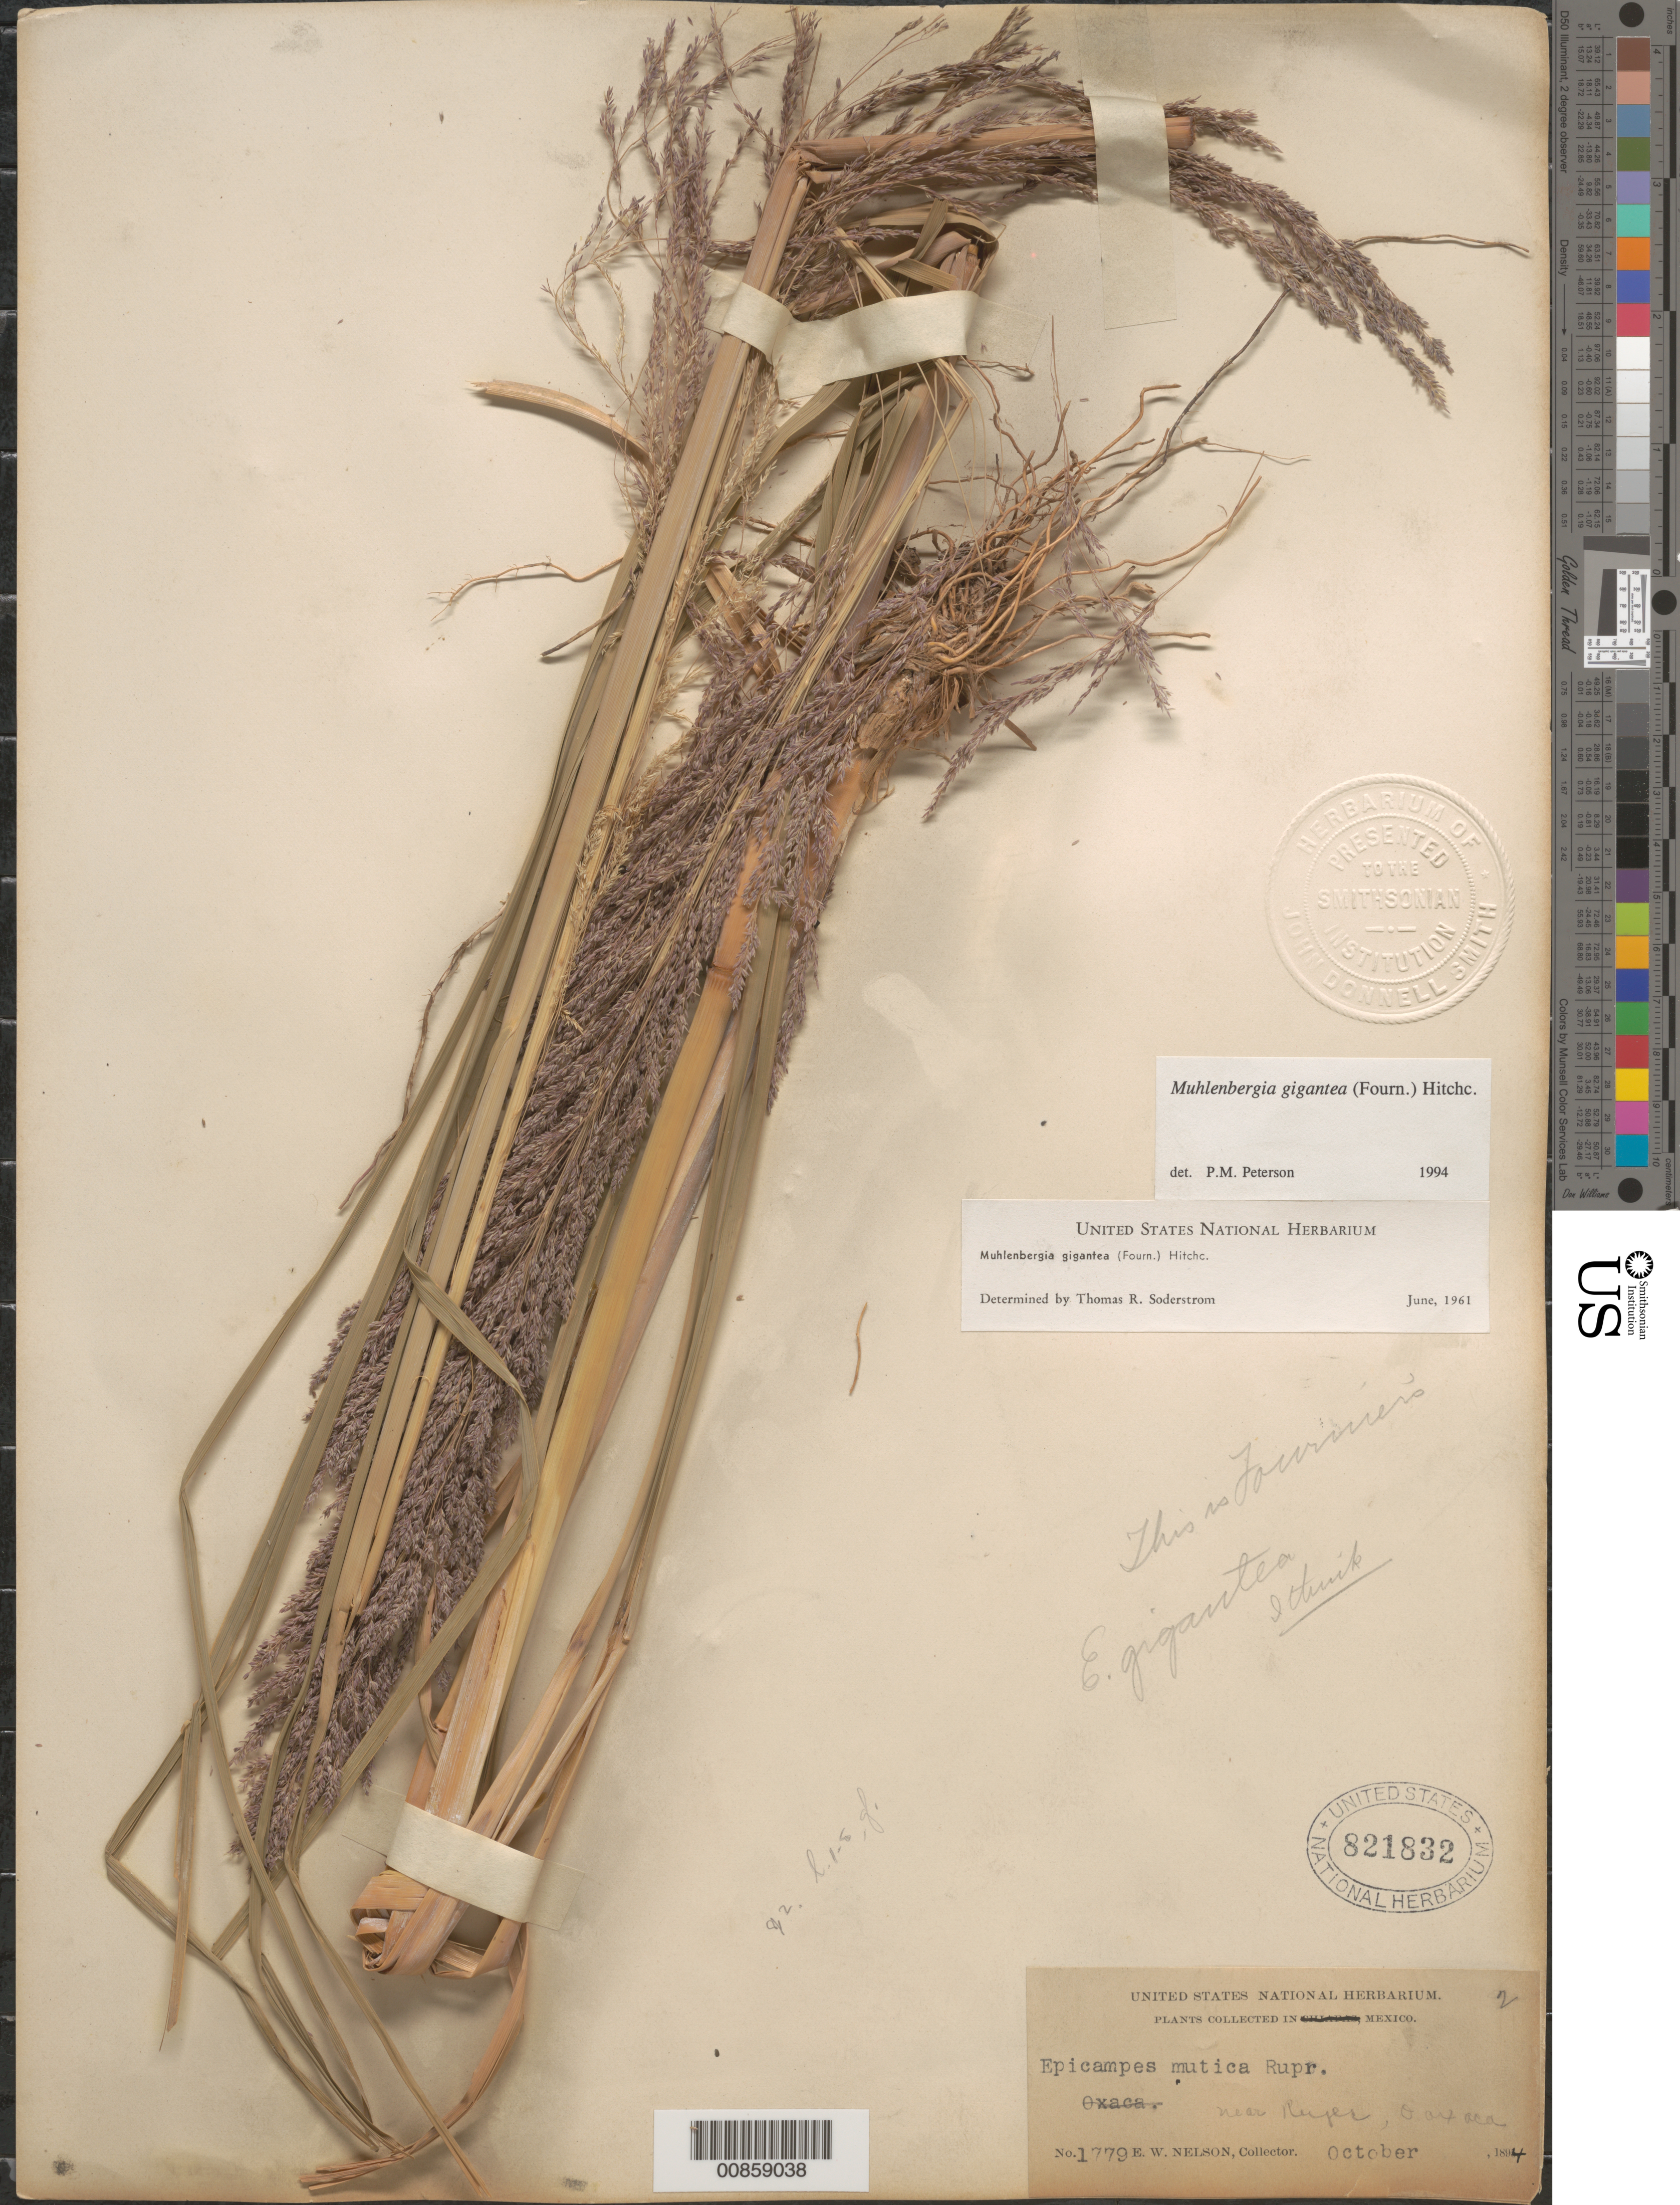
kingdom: Plantae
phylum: Tracheophyta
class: Liliopsida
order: Poales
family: Poaceae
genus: Muhlenbergia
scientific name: Muhlenbergia gigantea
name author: (E. Fourn.) Hitchc.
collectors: E. W. Nelson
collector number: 1779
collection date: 1894-10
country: Mexico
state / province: Oaxaca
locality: Near Reyes.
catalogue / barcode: US 821832